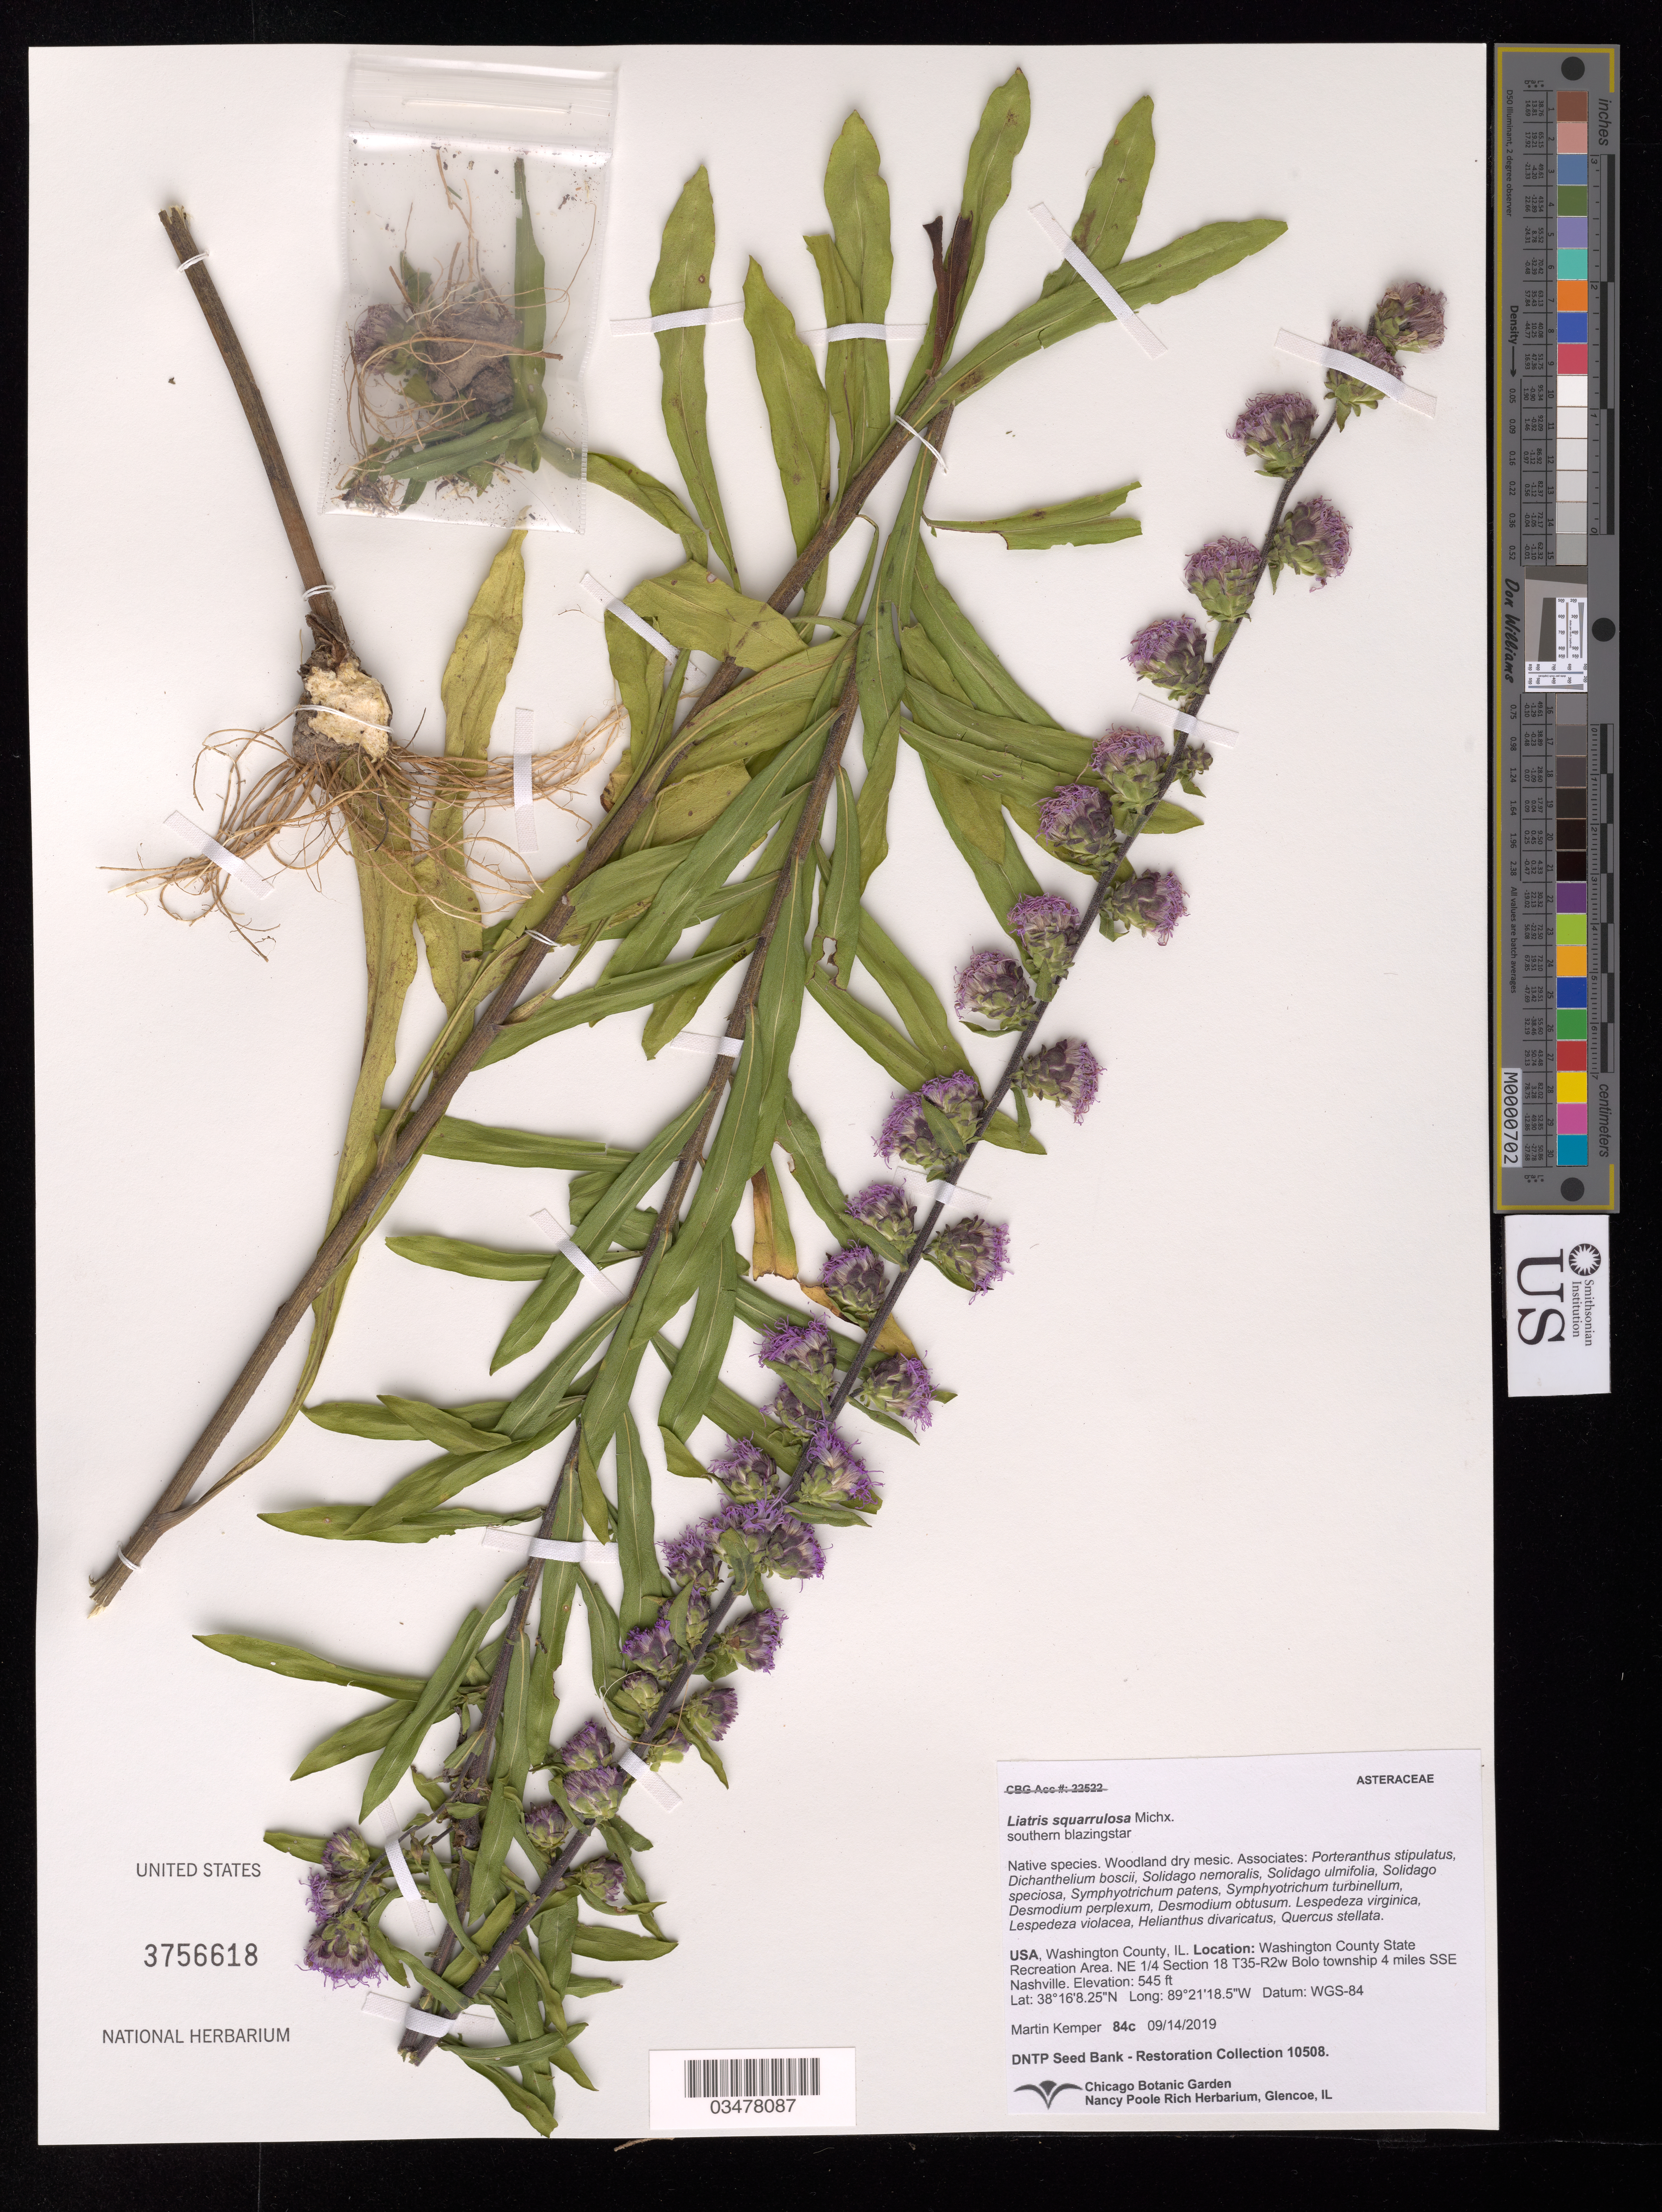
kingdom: Plantae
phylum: Tracheophyta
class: Magnoliopsida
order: Asterales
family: Asteraceae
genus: Liatris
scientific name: Liatris squarrulosa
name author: Michx.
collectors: M. Kemper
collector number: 84 c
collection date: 2019-06-14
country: United States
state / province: Illinois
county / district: Washington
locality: Washington County State Recreation Area. Bolo Township, 4 mi. SSE of Nashville.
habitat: Woodland dry mesic. With Solidago ulmifolia, Quercus stellata, Desmodium obtusum, etc.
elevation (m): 166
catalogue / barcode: US 3756618